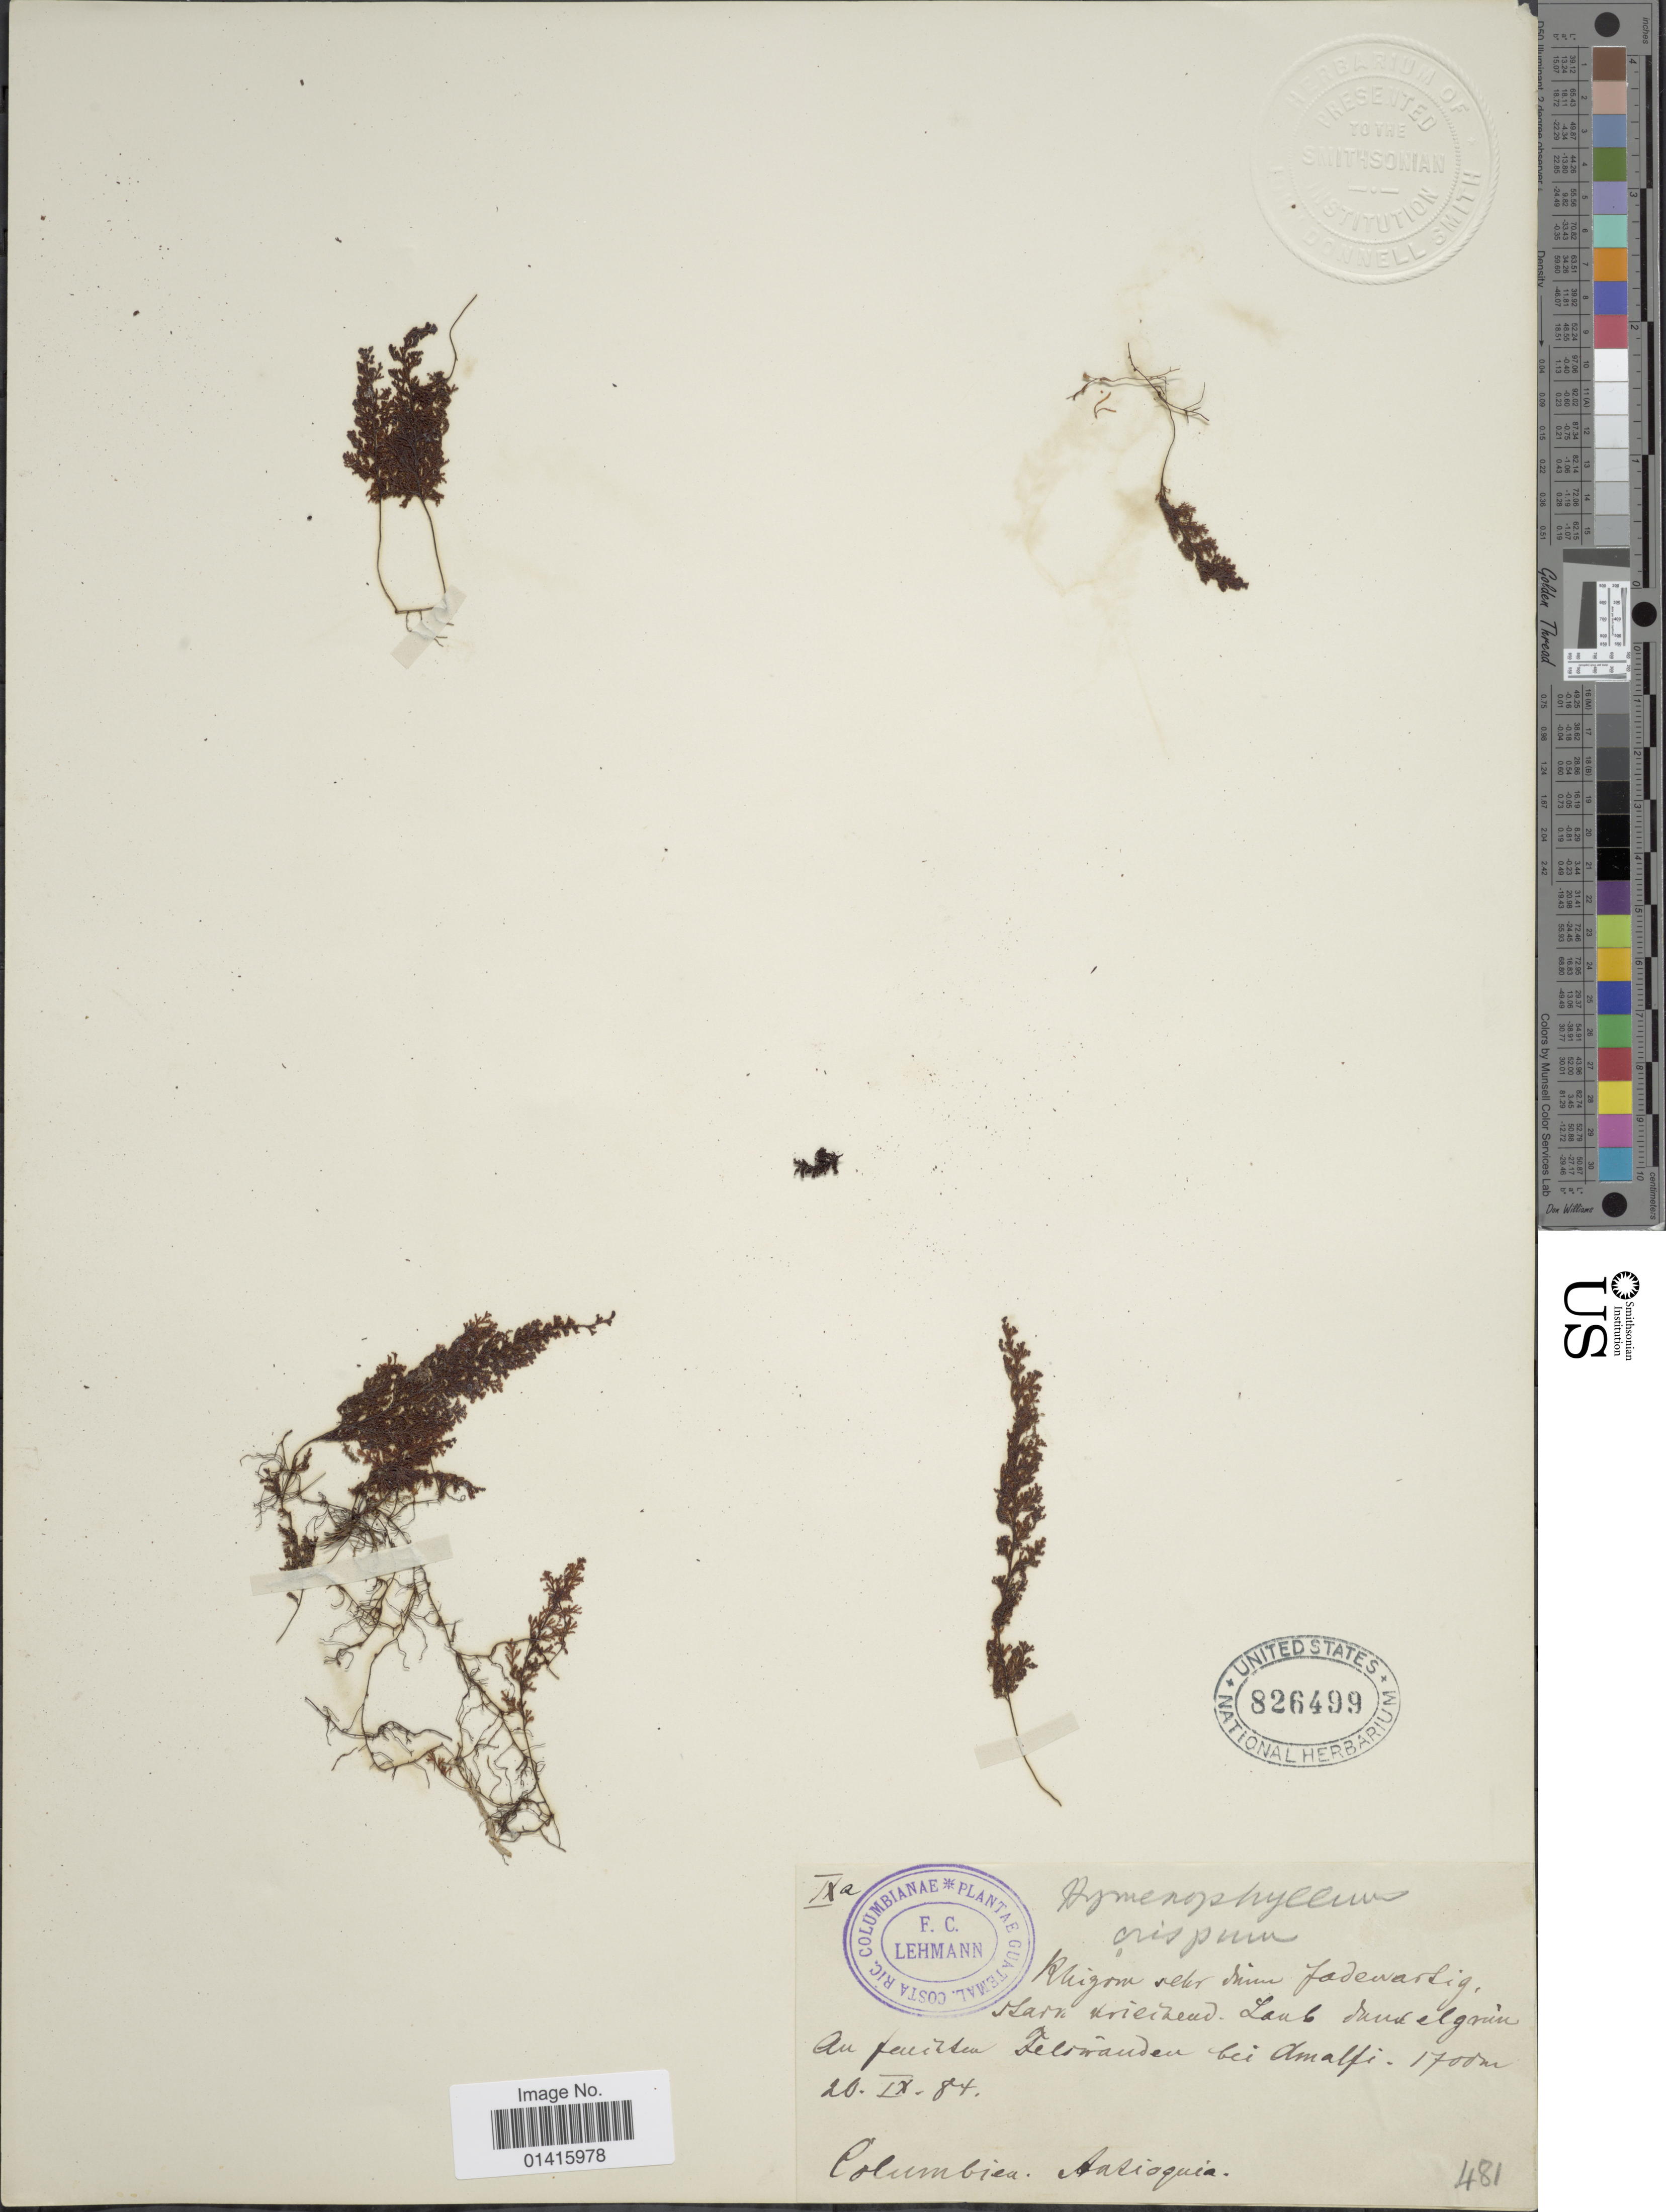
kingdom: Plantae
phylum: Tracheophyta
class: Polypodiopsida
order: Hymenophyllales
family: Hymenophyllaceae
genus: Hymenophyllum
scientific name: Hymenophyllum fendlerianum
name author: J.W. Sturm in Mart.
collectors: F. C. Lehmann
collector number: IXa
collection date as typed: Transcribed d/m/y: 20/9/84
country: Colombia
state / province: Antioquia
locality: Columbia Antioquia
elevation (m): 1700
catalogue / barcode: US 826499